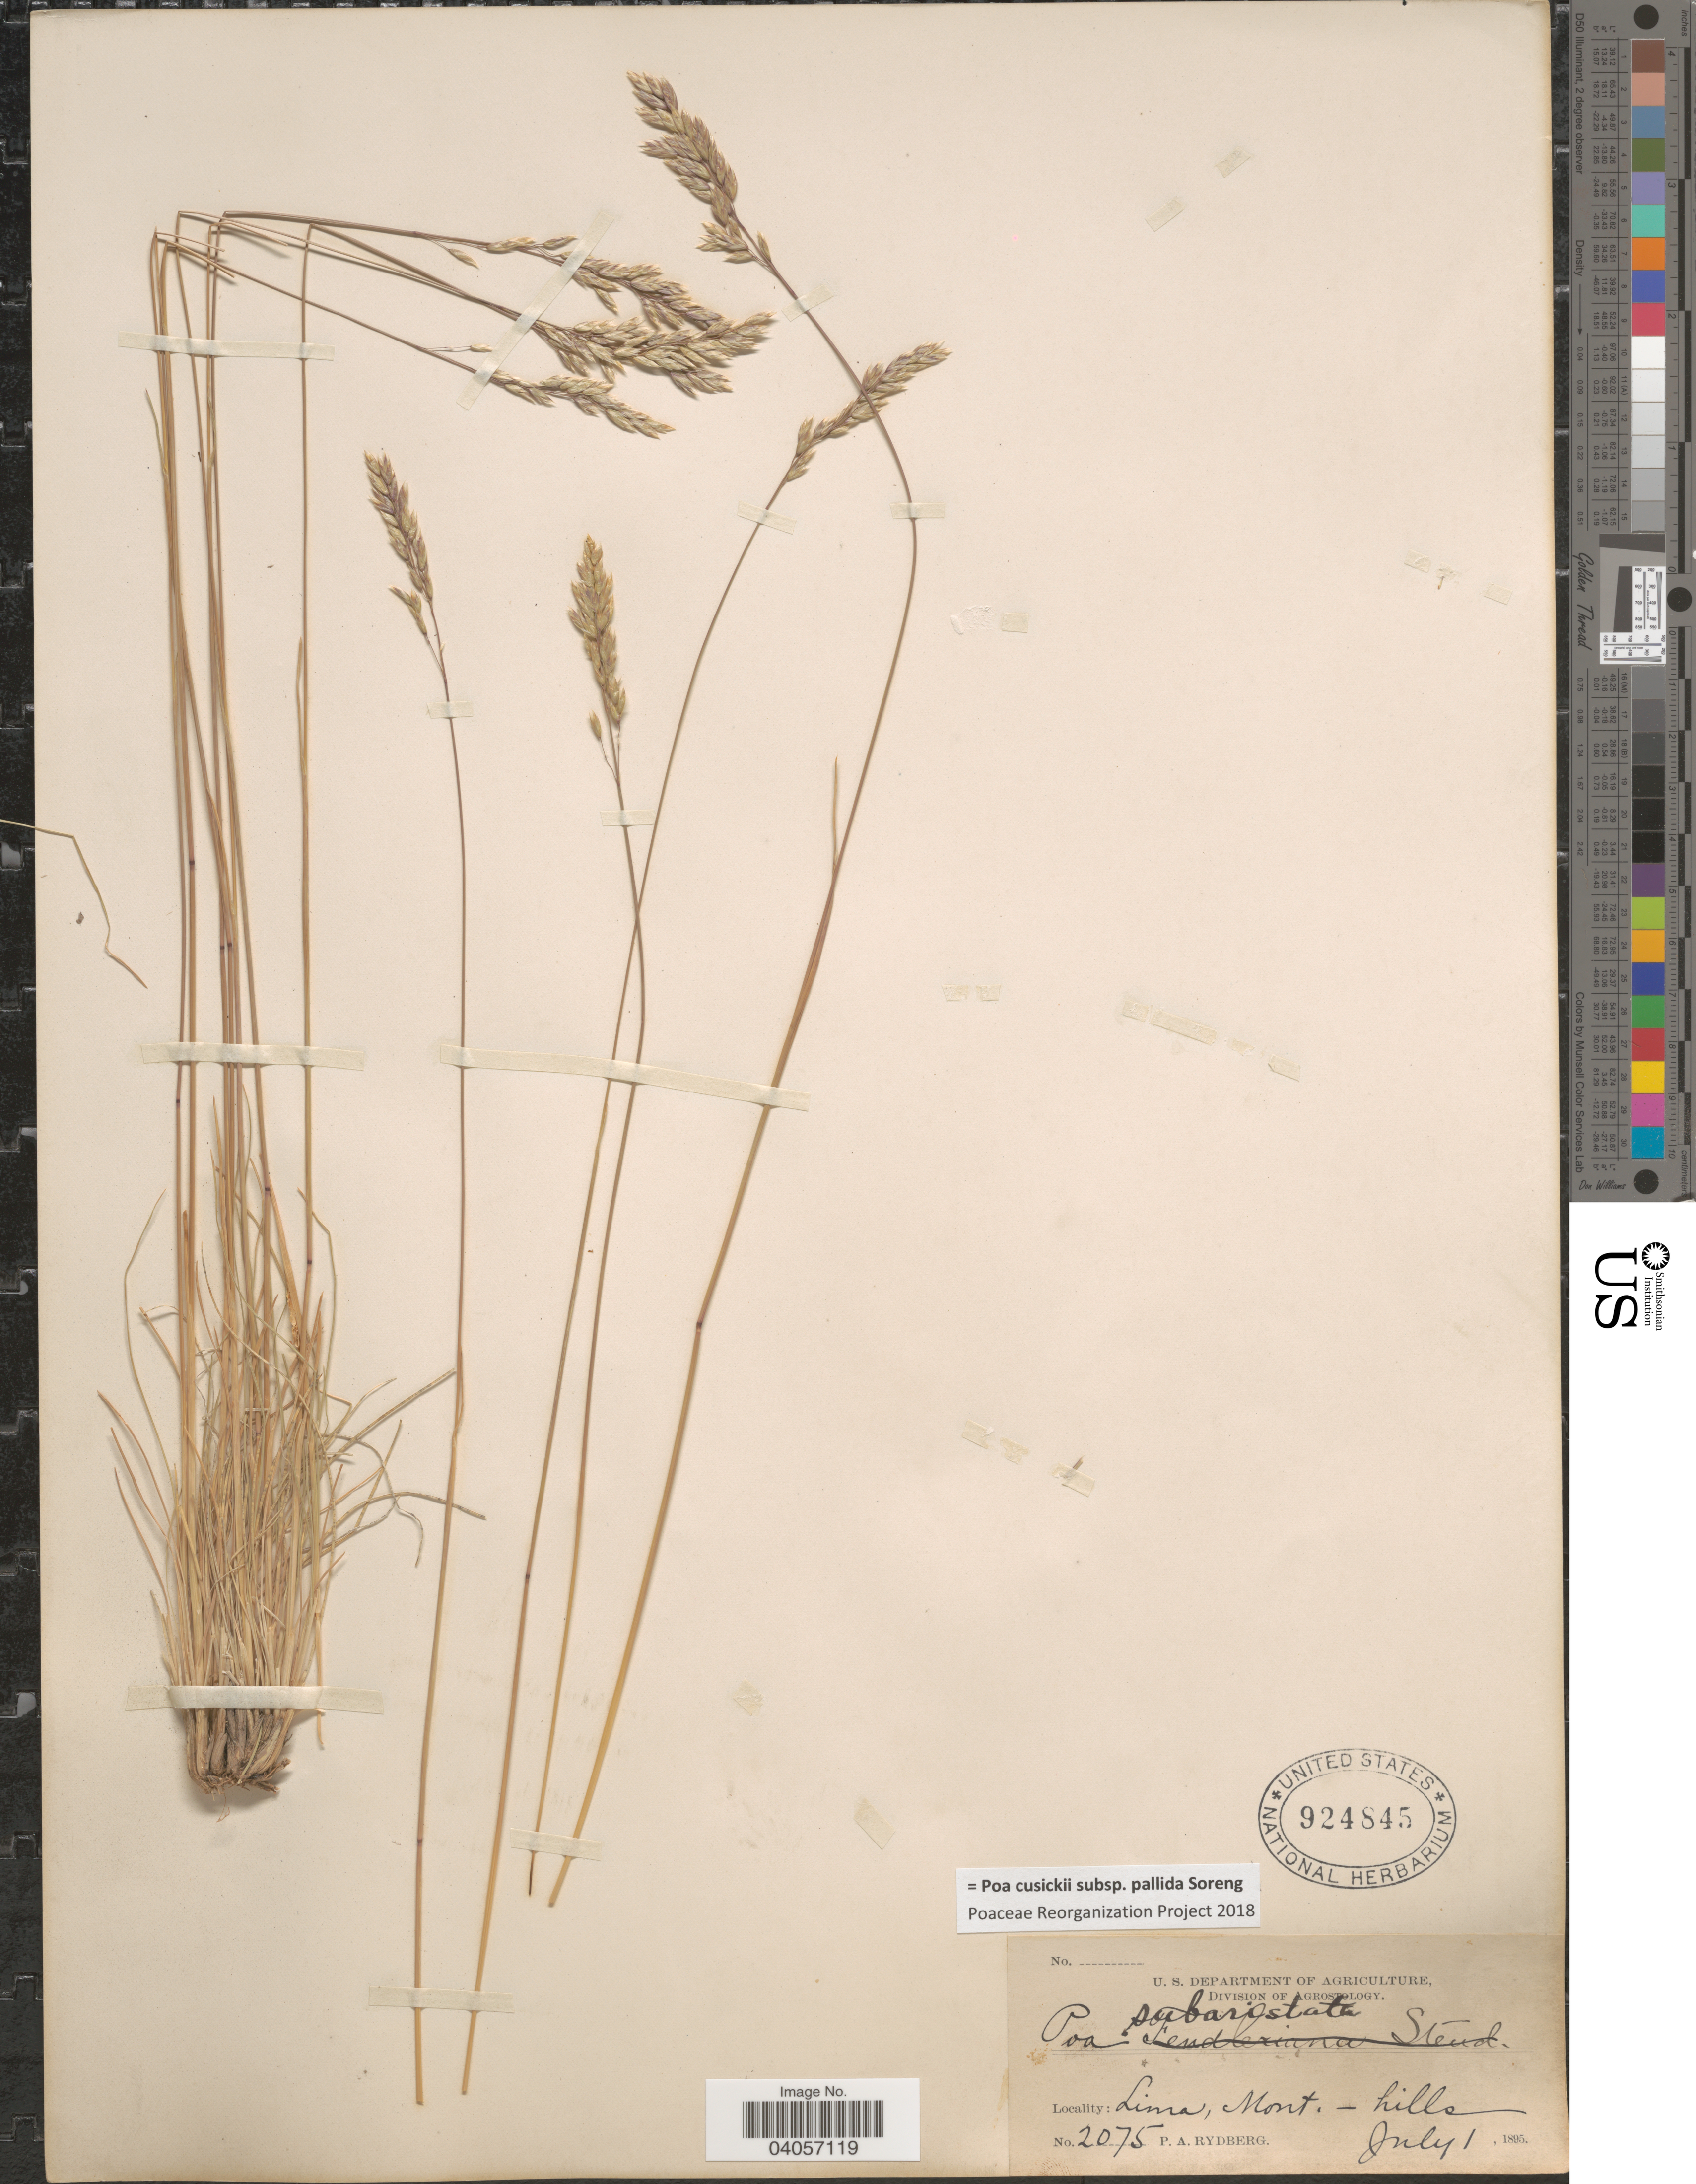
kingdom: Plantae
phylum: Tracheophyta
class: Liliopsida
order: Poales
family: Poaceae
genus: Poa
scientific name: Poa cusickii subsp. pallida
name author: Soreng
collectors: P. A. Rydberg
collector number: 2075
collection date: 1895-07-01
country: United States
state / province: Montana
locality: Lima.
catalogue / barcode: US 924845